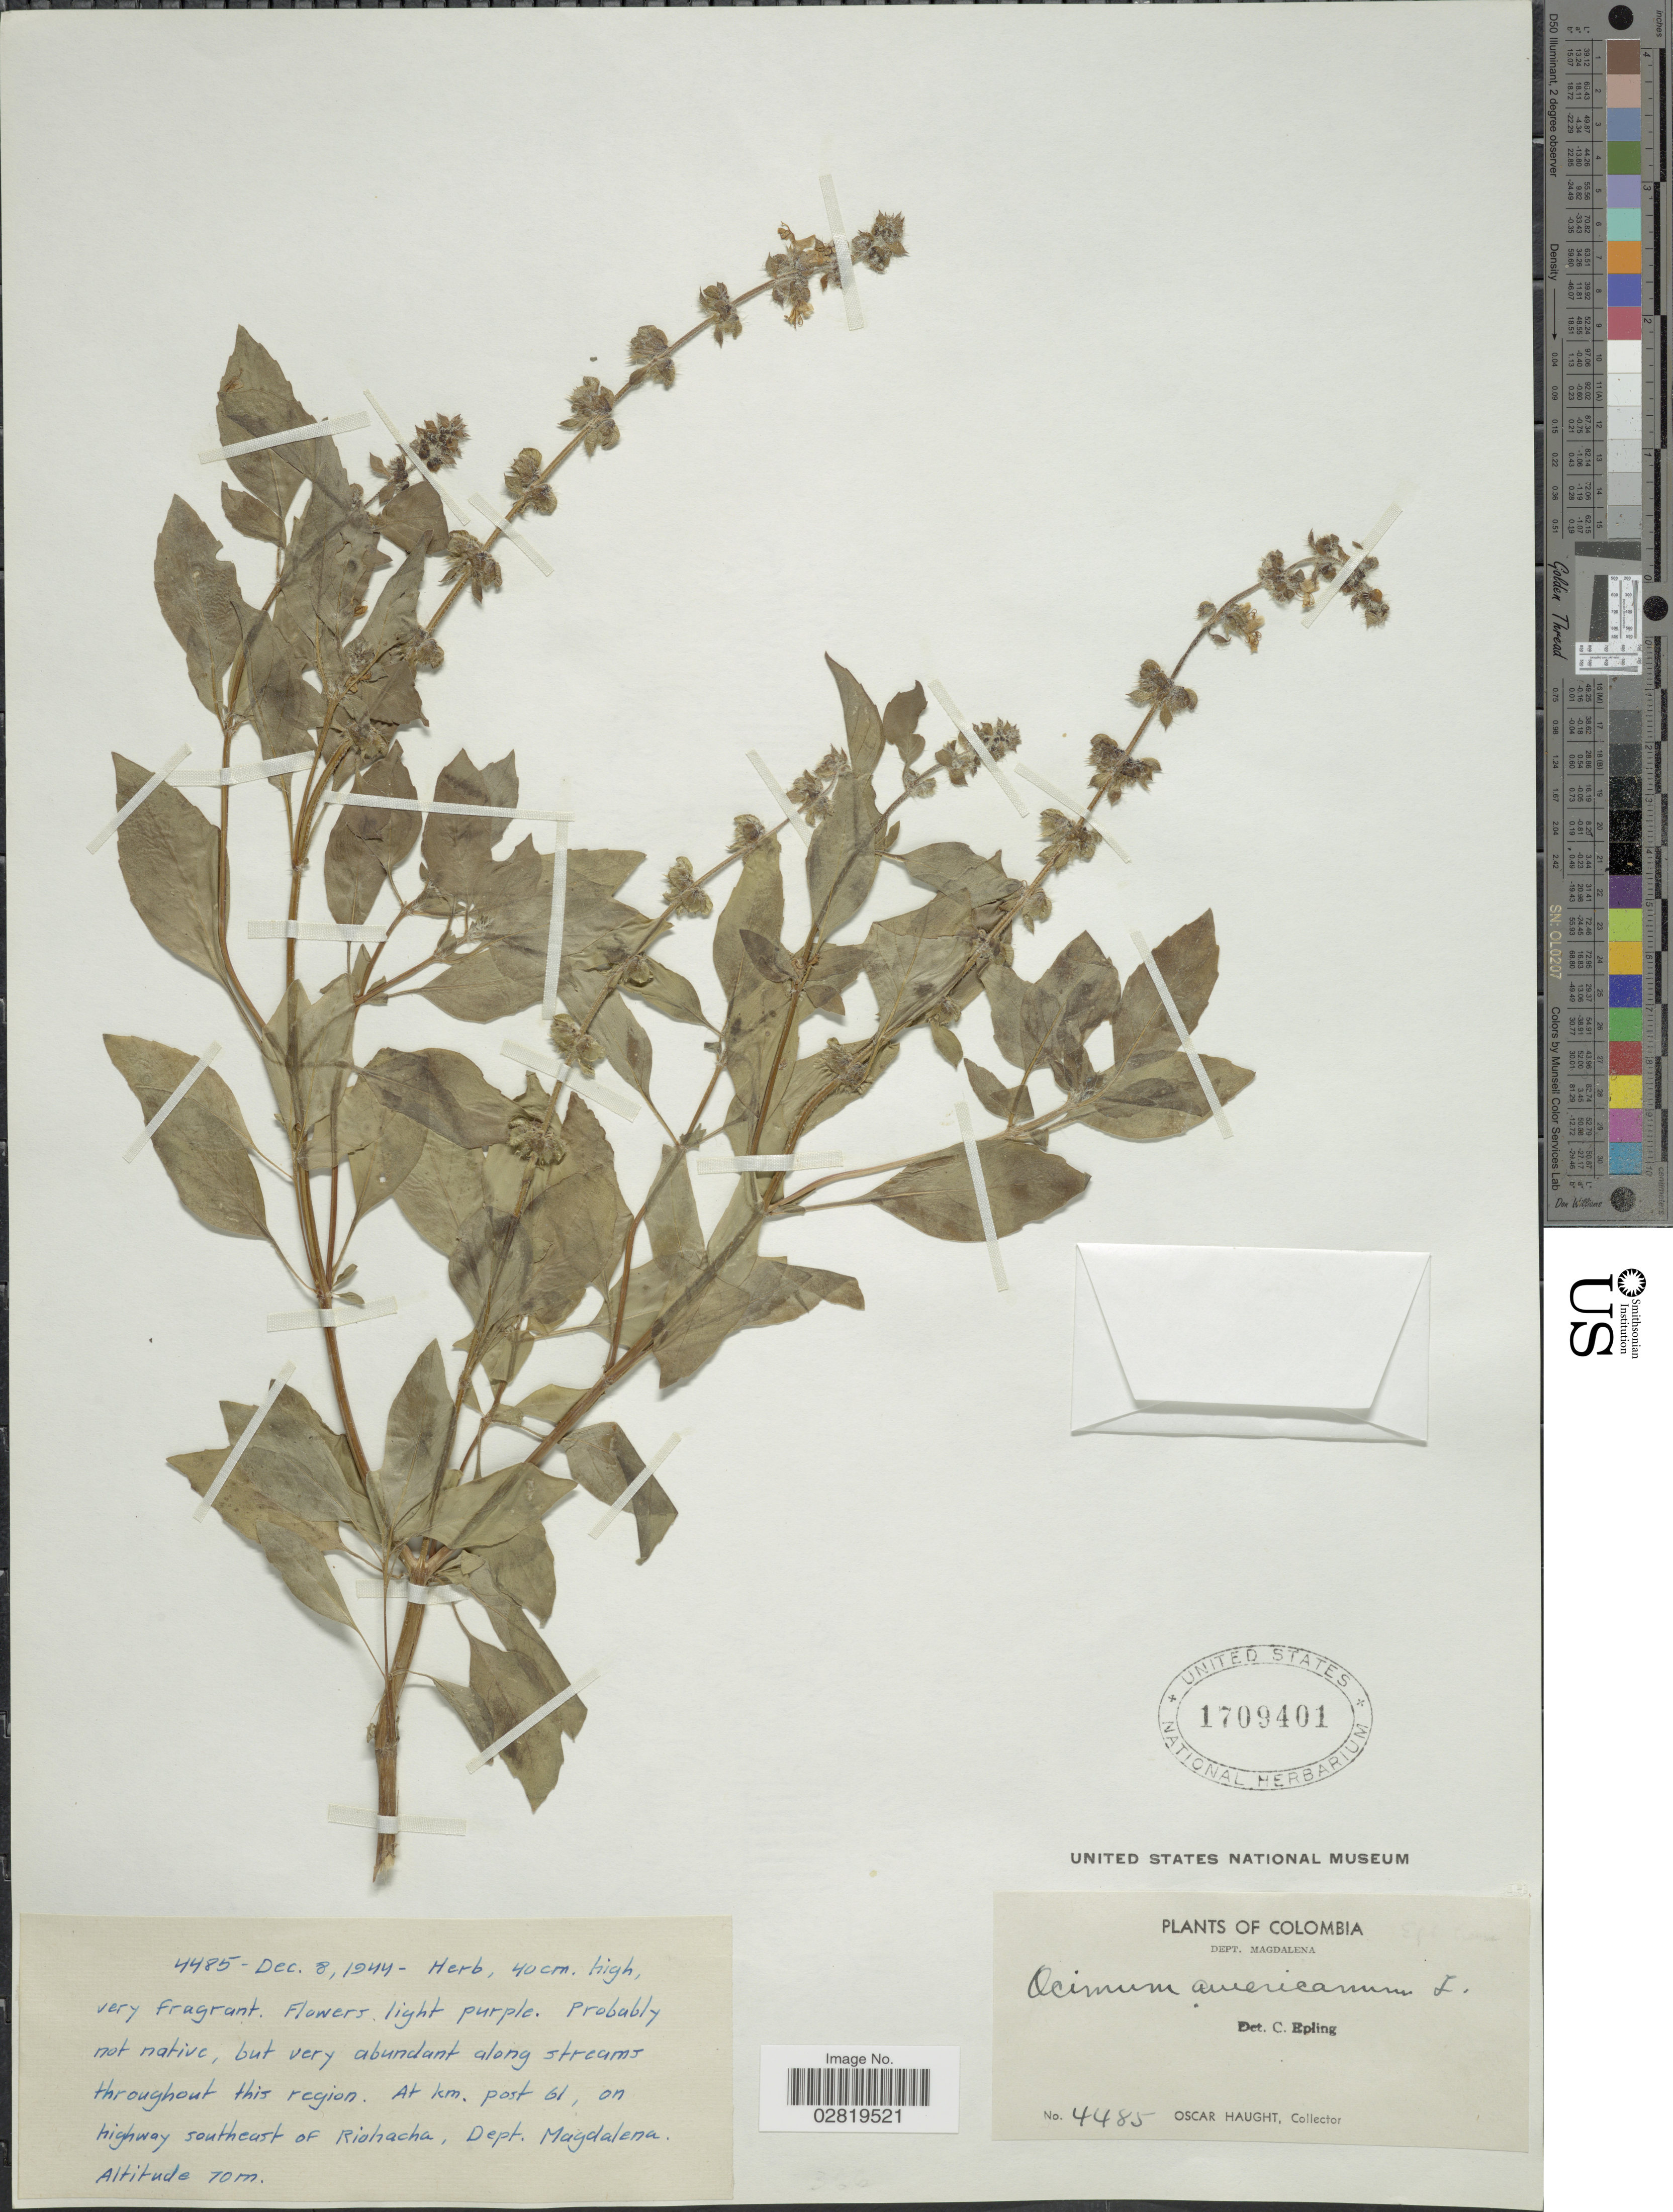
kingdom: Plantae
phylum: Tracheophyta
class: Magnoliopsida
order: Lamiales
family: Lamiaceae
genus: Ocimum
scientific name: Ocimum americanum var. americanum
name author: L.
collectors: O. Haught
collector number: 4485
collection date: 1944-12-08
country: Colombia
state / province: Magdalena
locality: Dept. Magdalena, At km. post 61, on highway southeast of Riohacha, Dept. Magdalena.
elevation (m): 70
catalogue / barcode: US 1709401